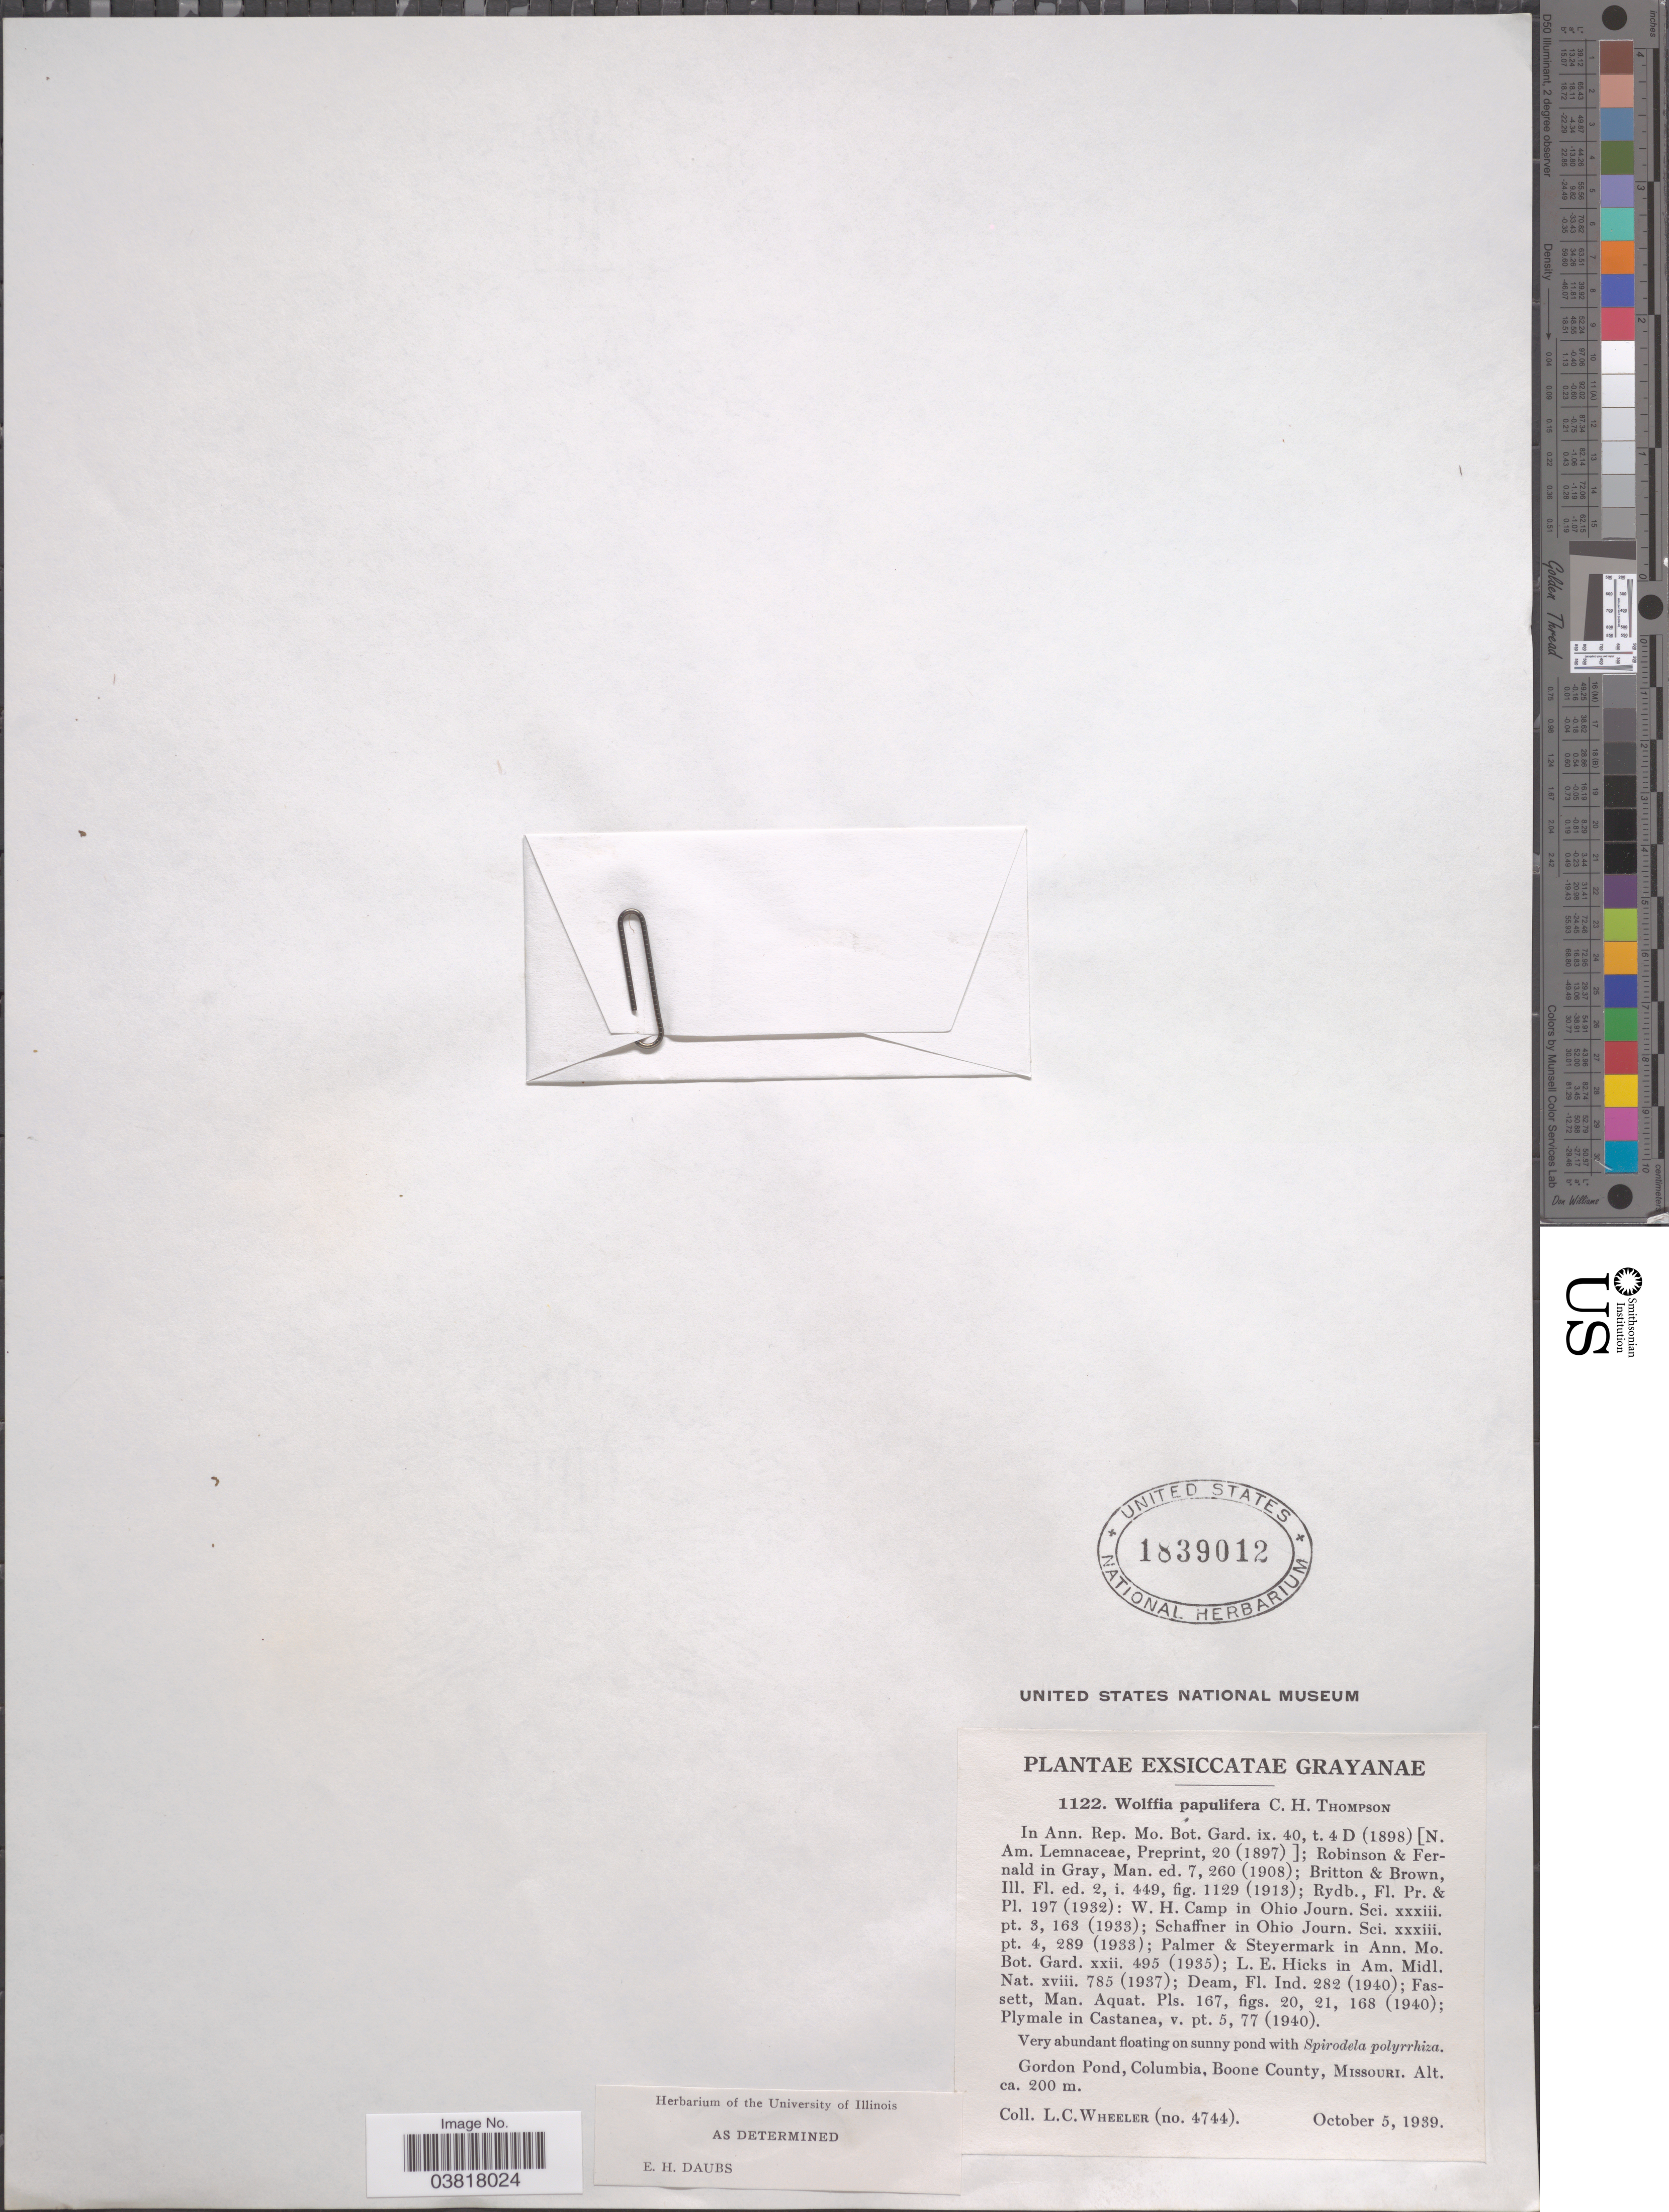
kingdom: Plantae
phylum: Tracheophyta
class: Liliopsida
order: Alismatales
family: Araceae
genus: Wolffia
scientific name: Wolffia papulifera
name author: C.H. Thomps.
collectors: L. C. Wheeler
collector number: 4744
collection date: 1939-10-05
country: United States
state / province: Missouri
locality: Gordon Pond, Columbia, Boone County.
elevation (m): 200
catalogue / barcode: US 1839012